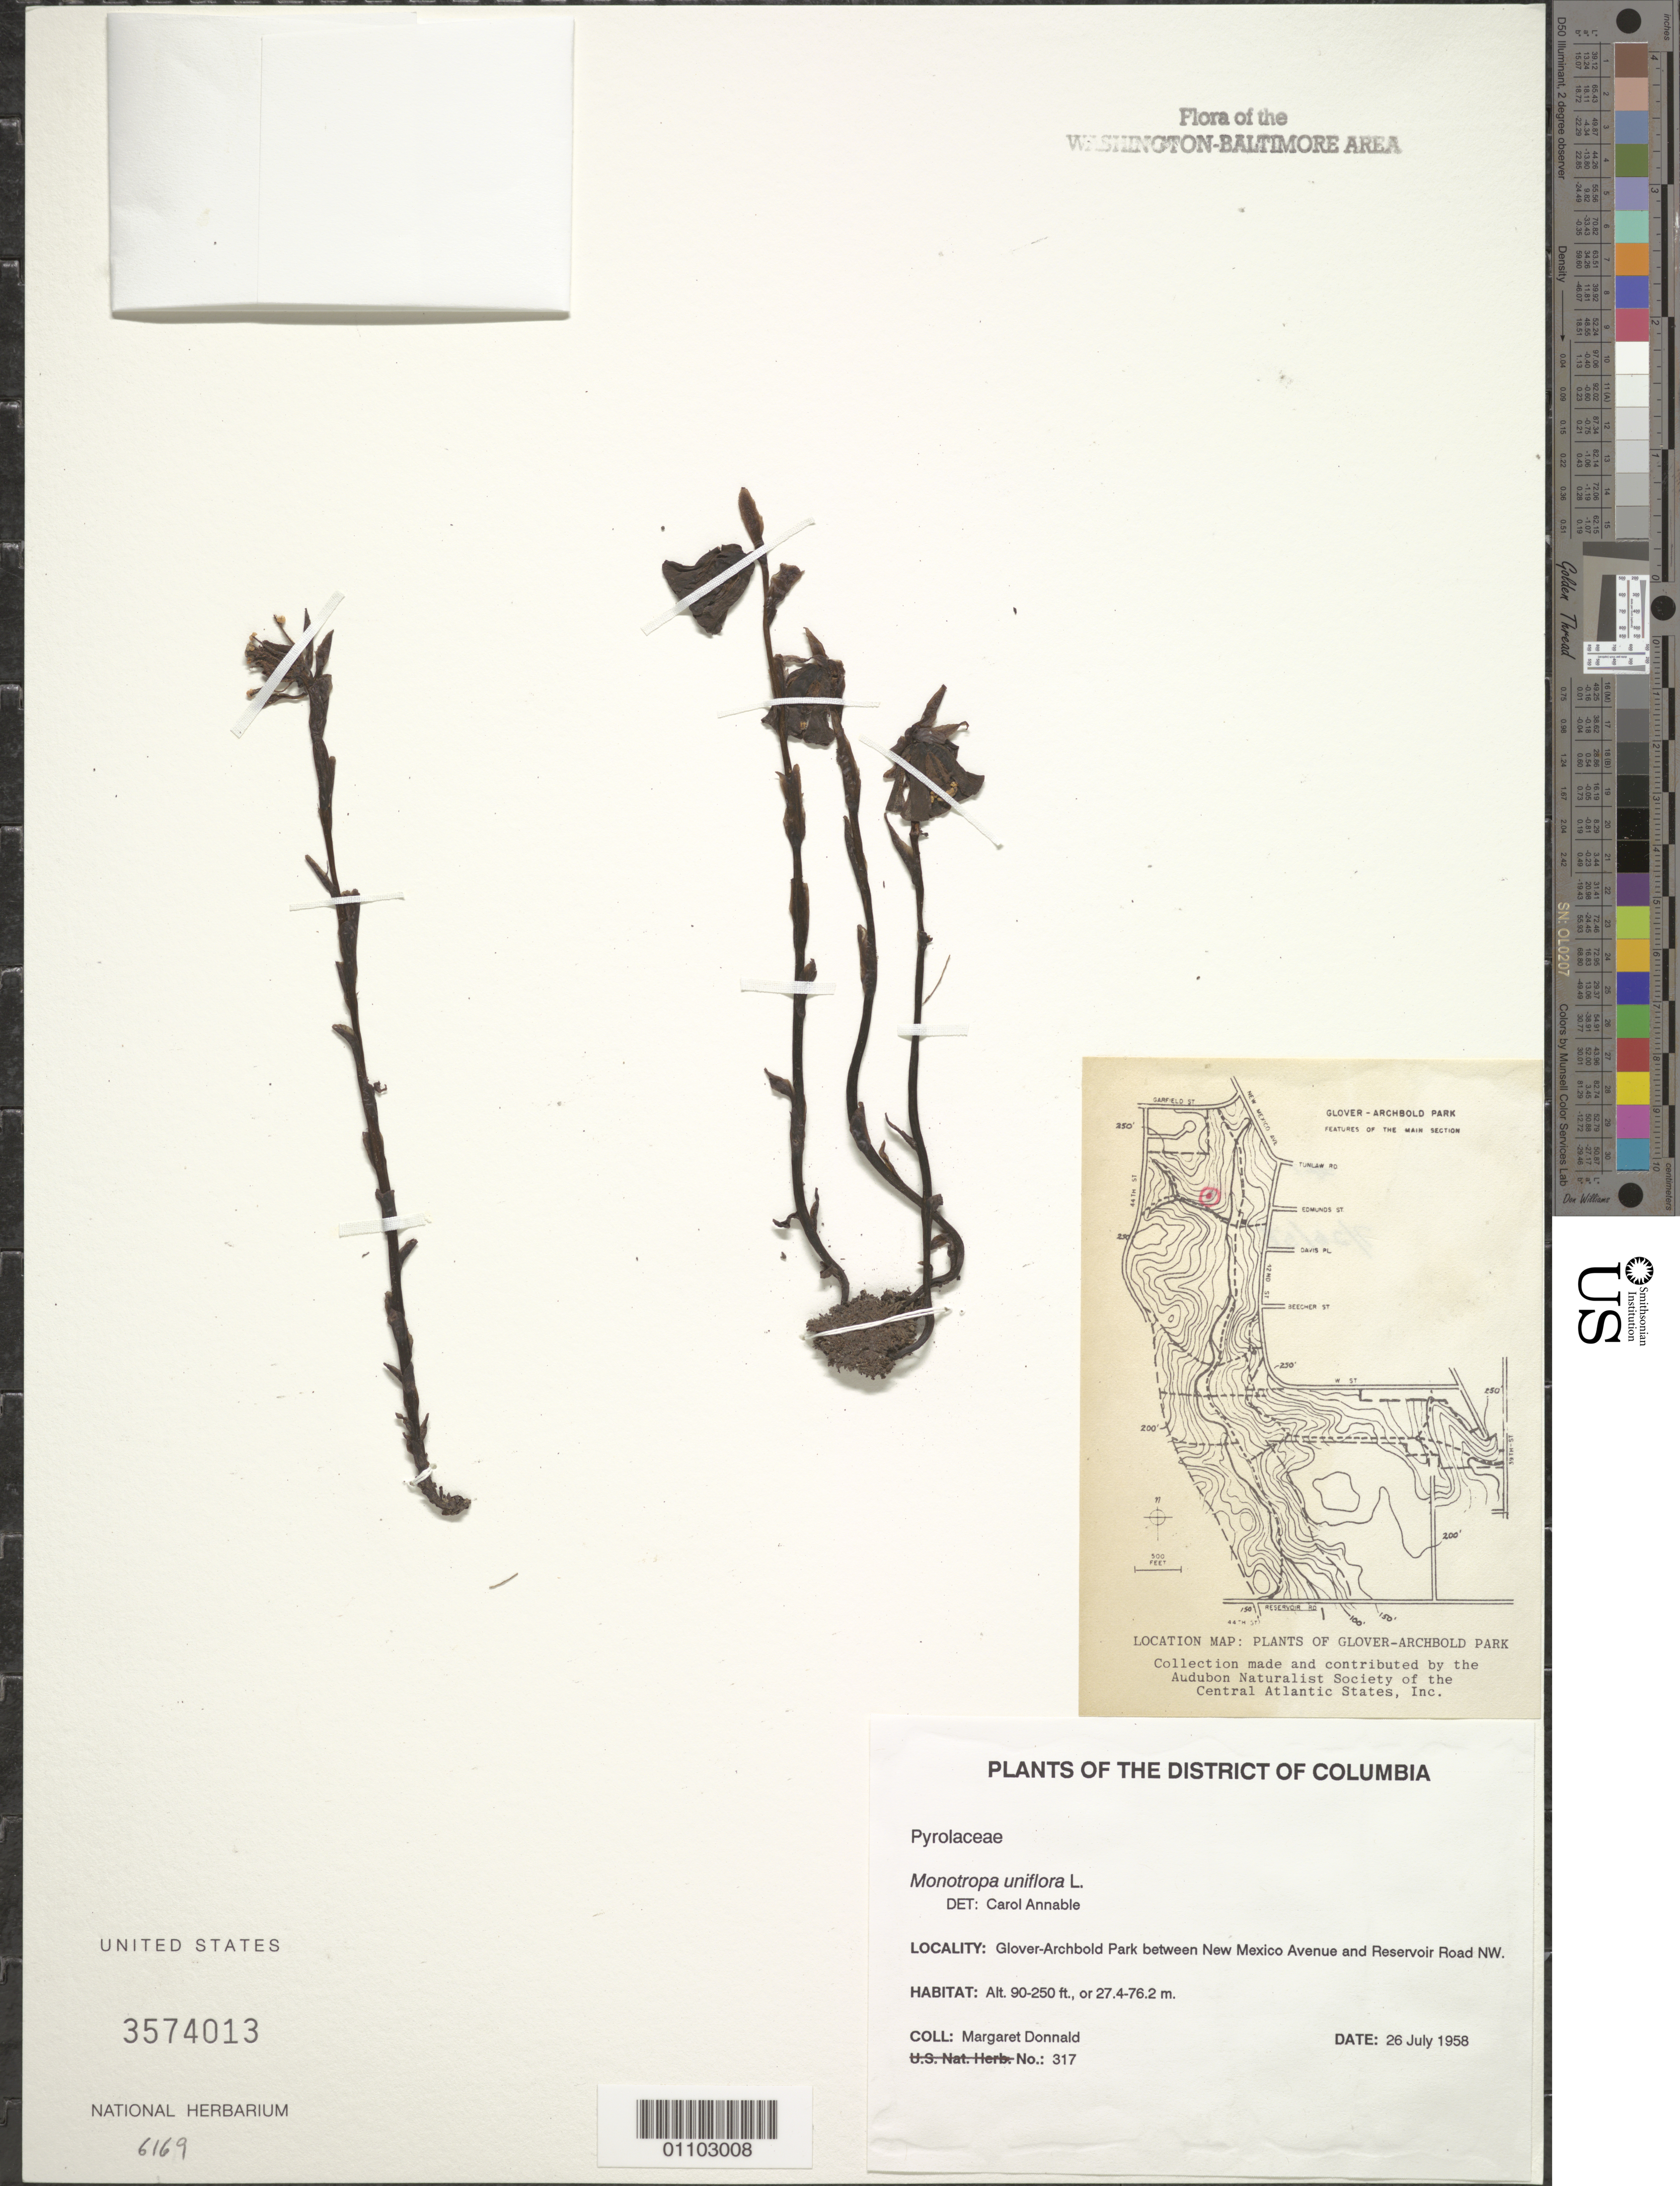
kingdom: Plantae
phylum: Tracheophyta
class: Magnoliopsida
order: Ericales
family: Ericaceae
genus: Monotropa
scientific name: Monotropa uniflora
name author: L.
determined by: Annable, C. R.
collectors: M. Donnald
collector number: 317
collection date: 1958-07-26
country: United States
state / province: District of Columbia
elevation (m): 27.4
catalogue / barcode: US 3574013